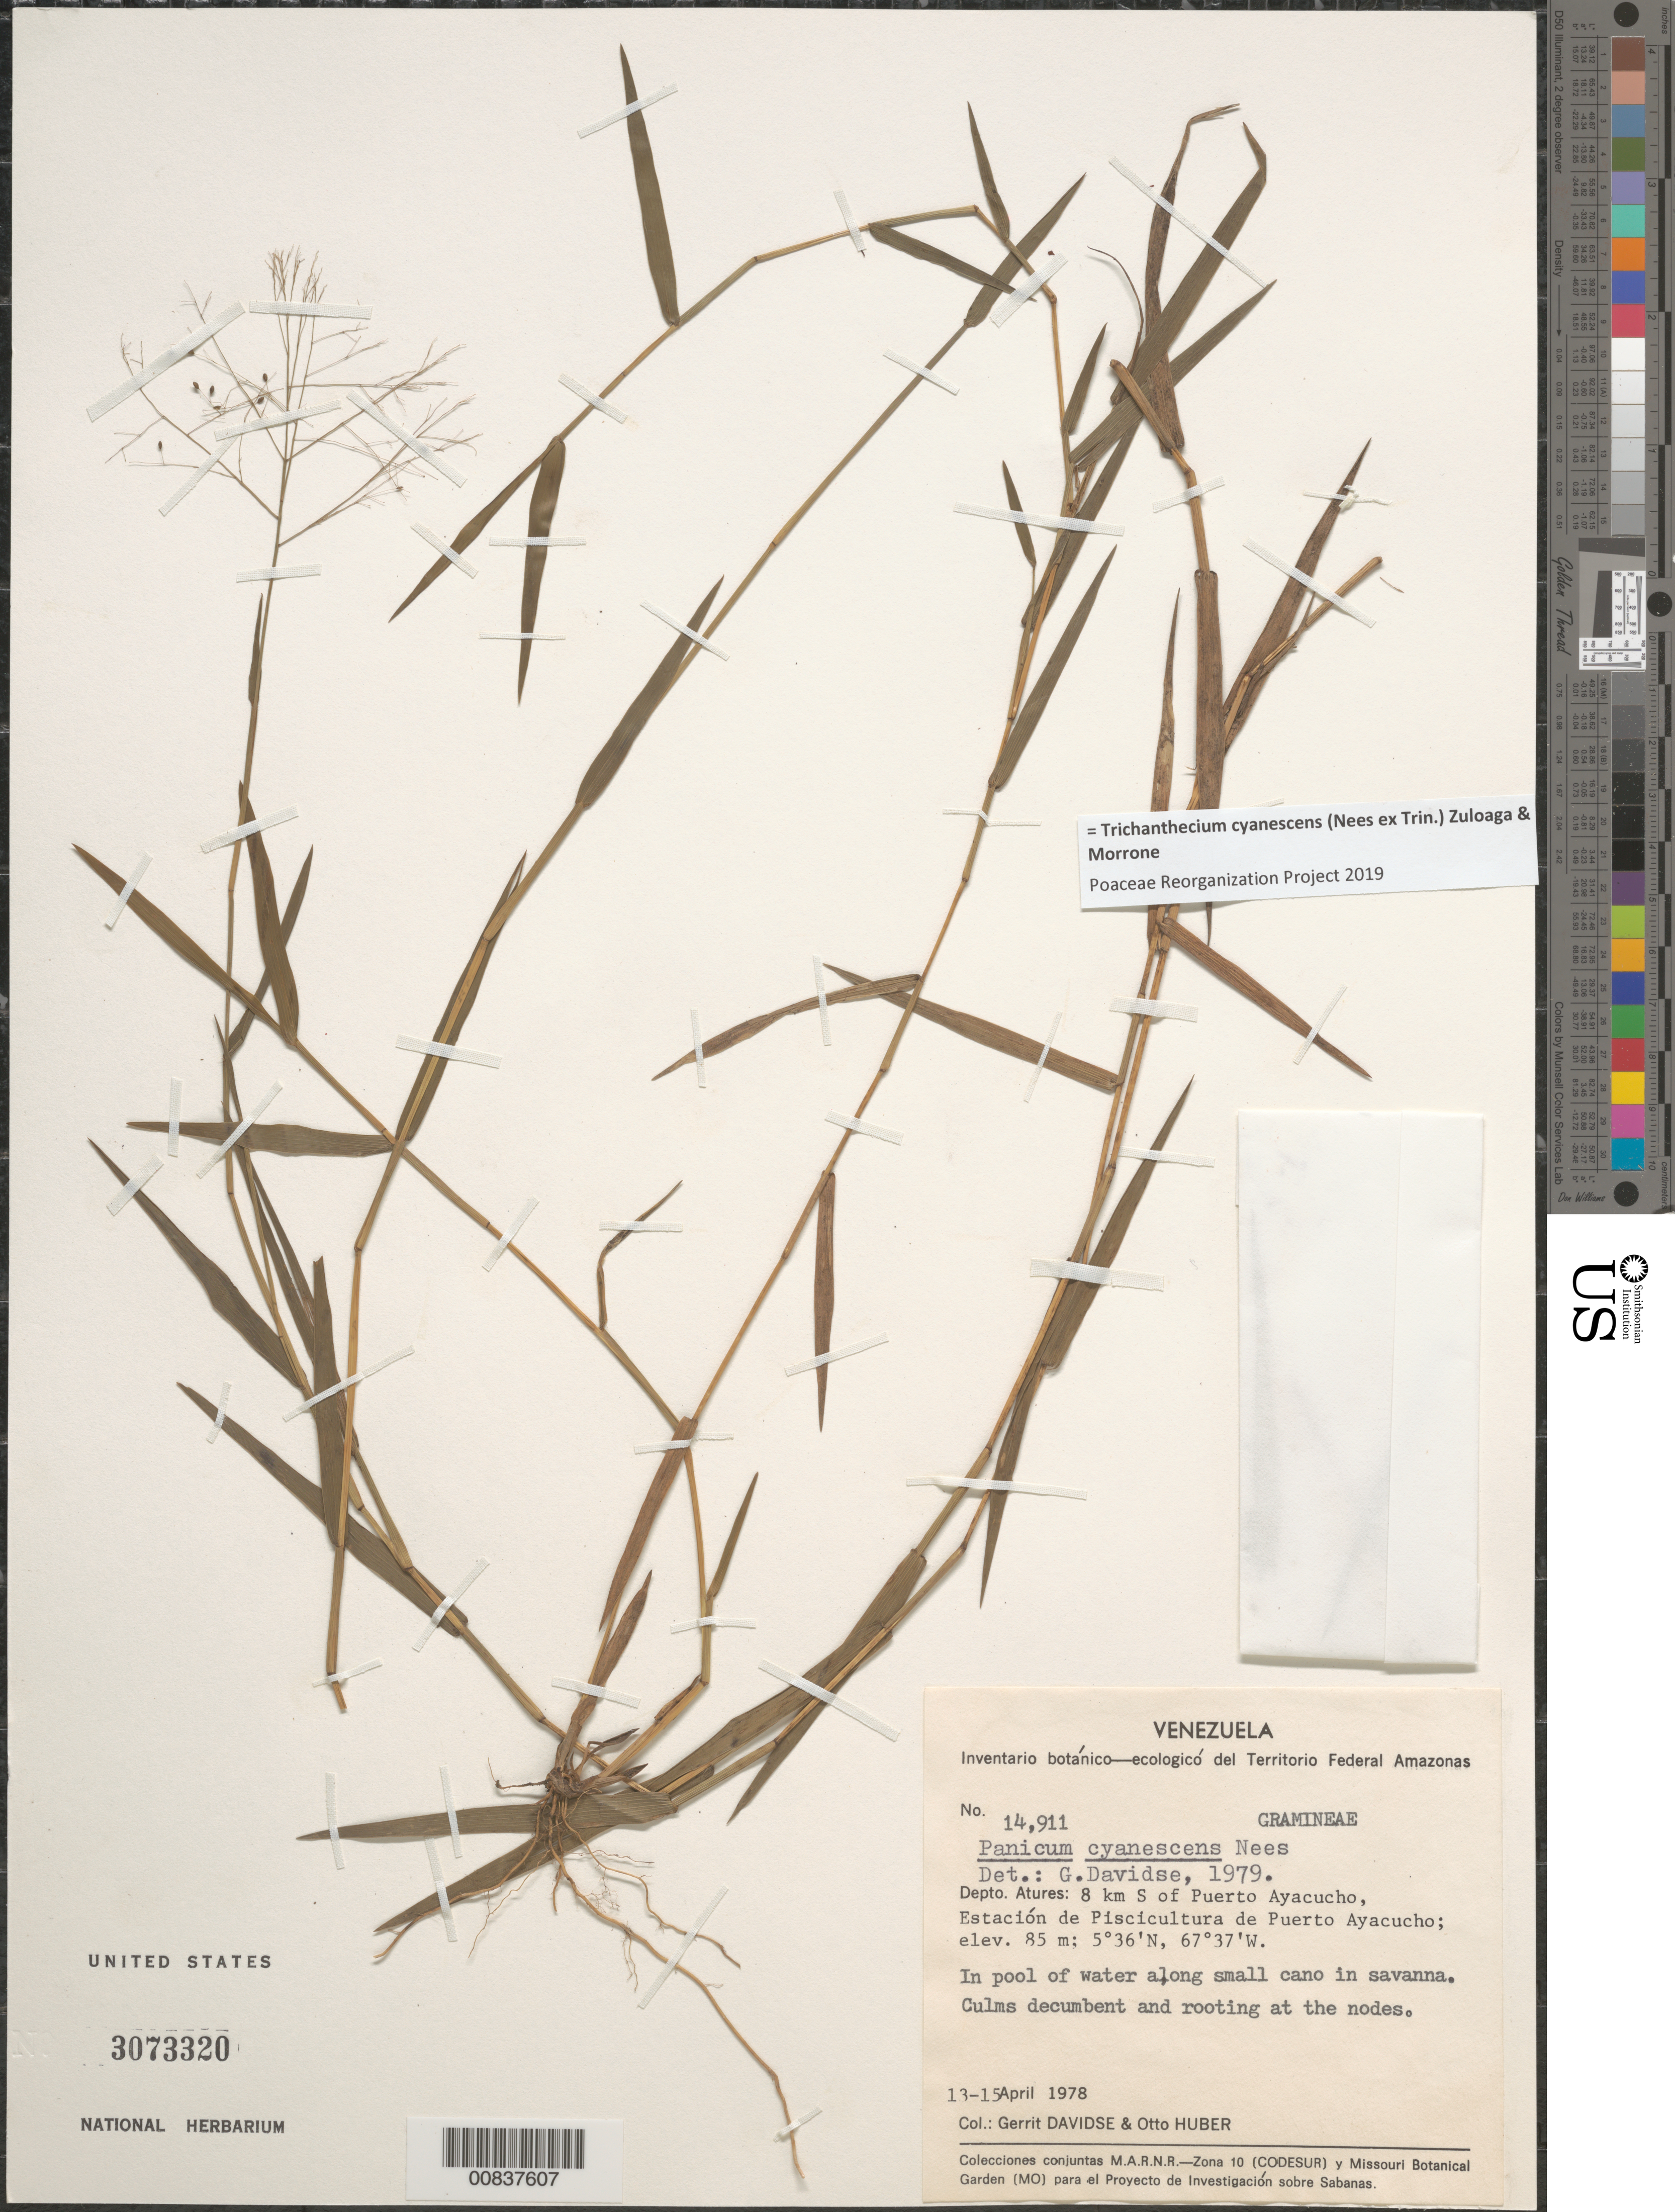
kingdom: Plantae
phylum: Tracheophyta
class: Liliopsida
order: Poales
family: Poaceae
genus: Panicum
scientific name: Panicum cyanescens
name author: Nees ex Trin.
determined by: Davidse, Gerrit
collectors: G. Davidse & O. Huber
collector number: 14911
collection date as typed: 13-Apr-78 to 15-Apr-78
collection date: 1978-04-13/1978-04-15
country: Venezuela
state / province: Amazonas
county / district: Atures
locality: Puerto Ayacucho, 8 km S of, Estación de Piscicultura de Puerto Ayacucho, Río Orinoco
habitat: In pool of water along small caño in savanna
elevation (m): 85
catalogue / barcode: US 3073320